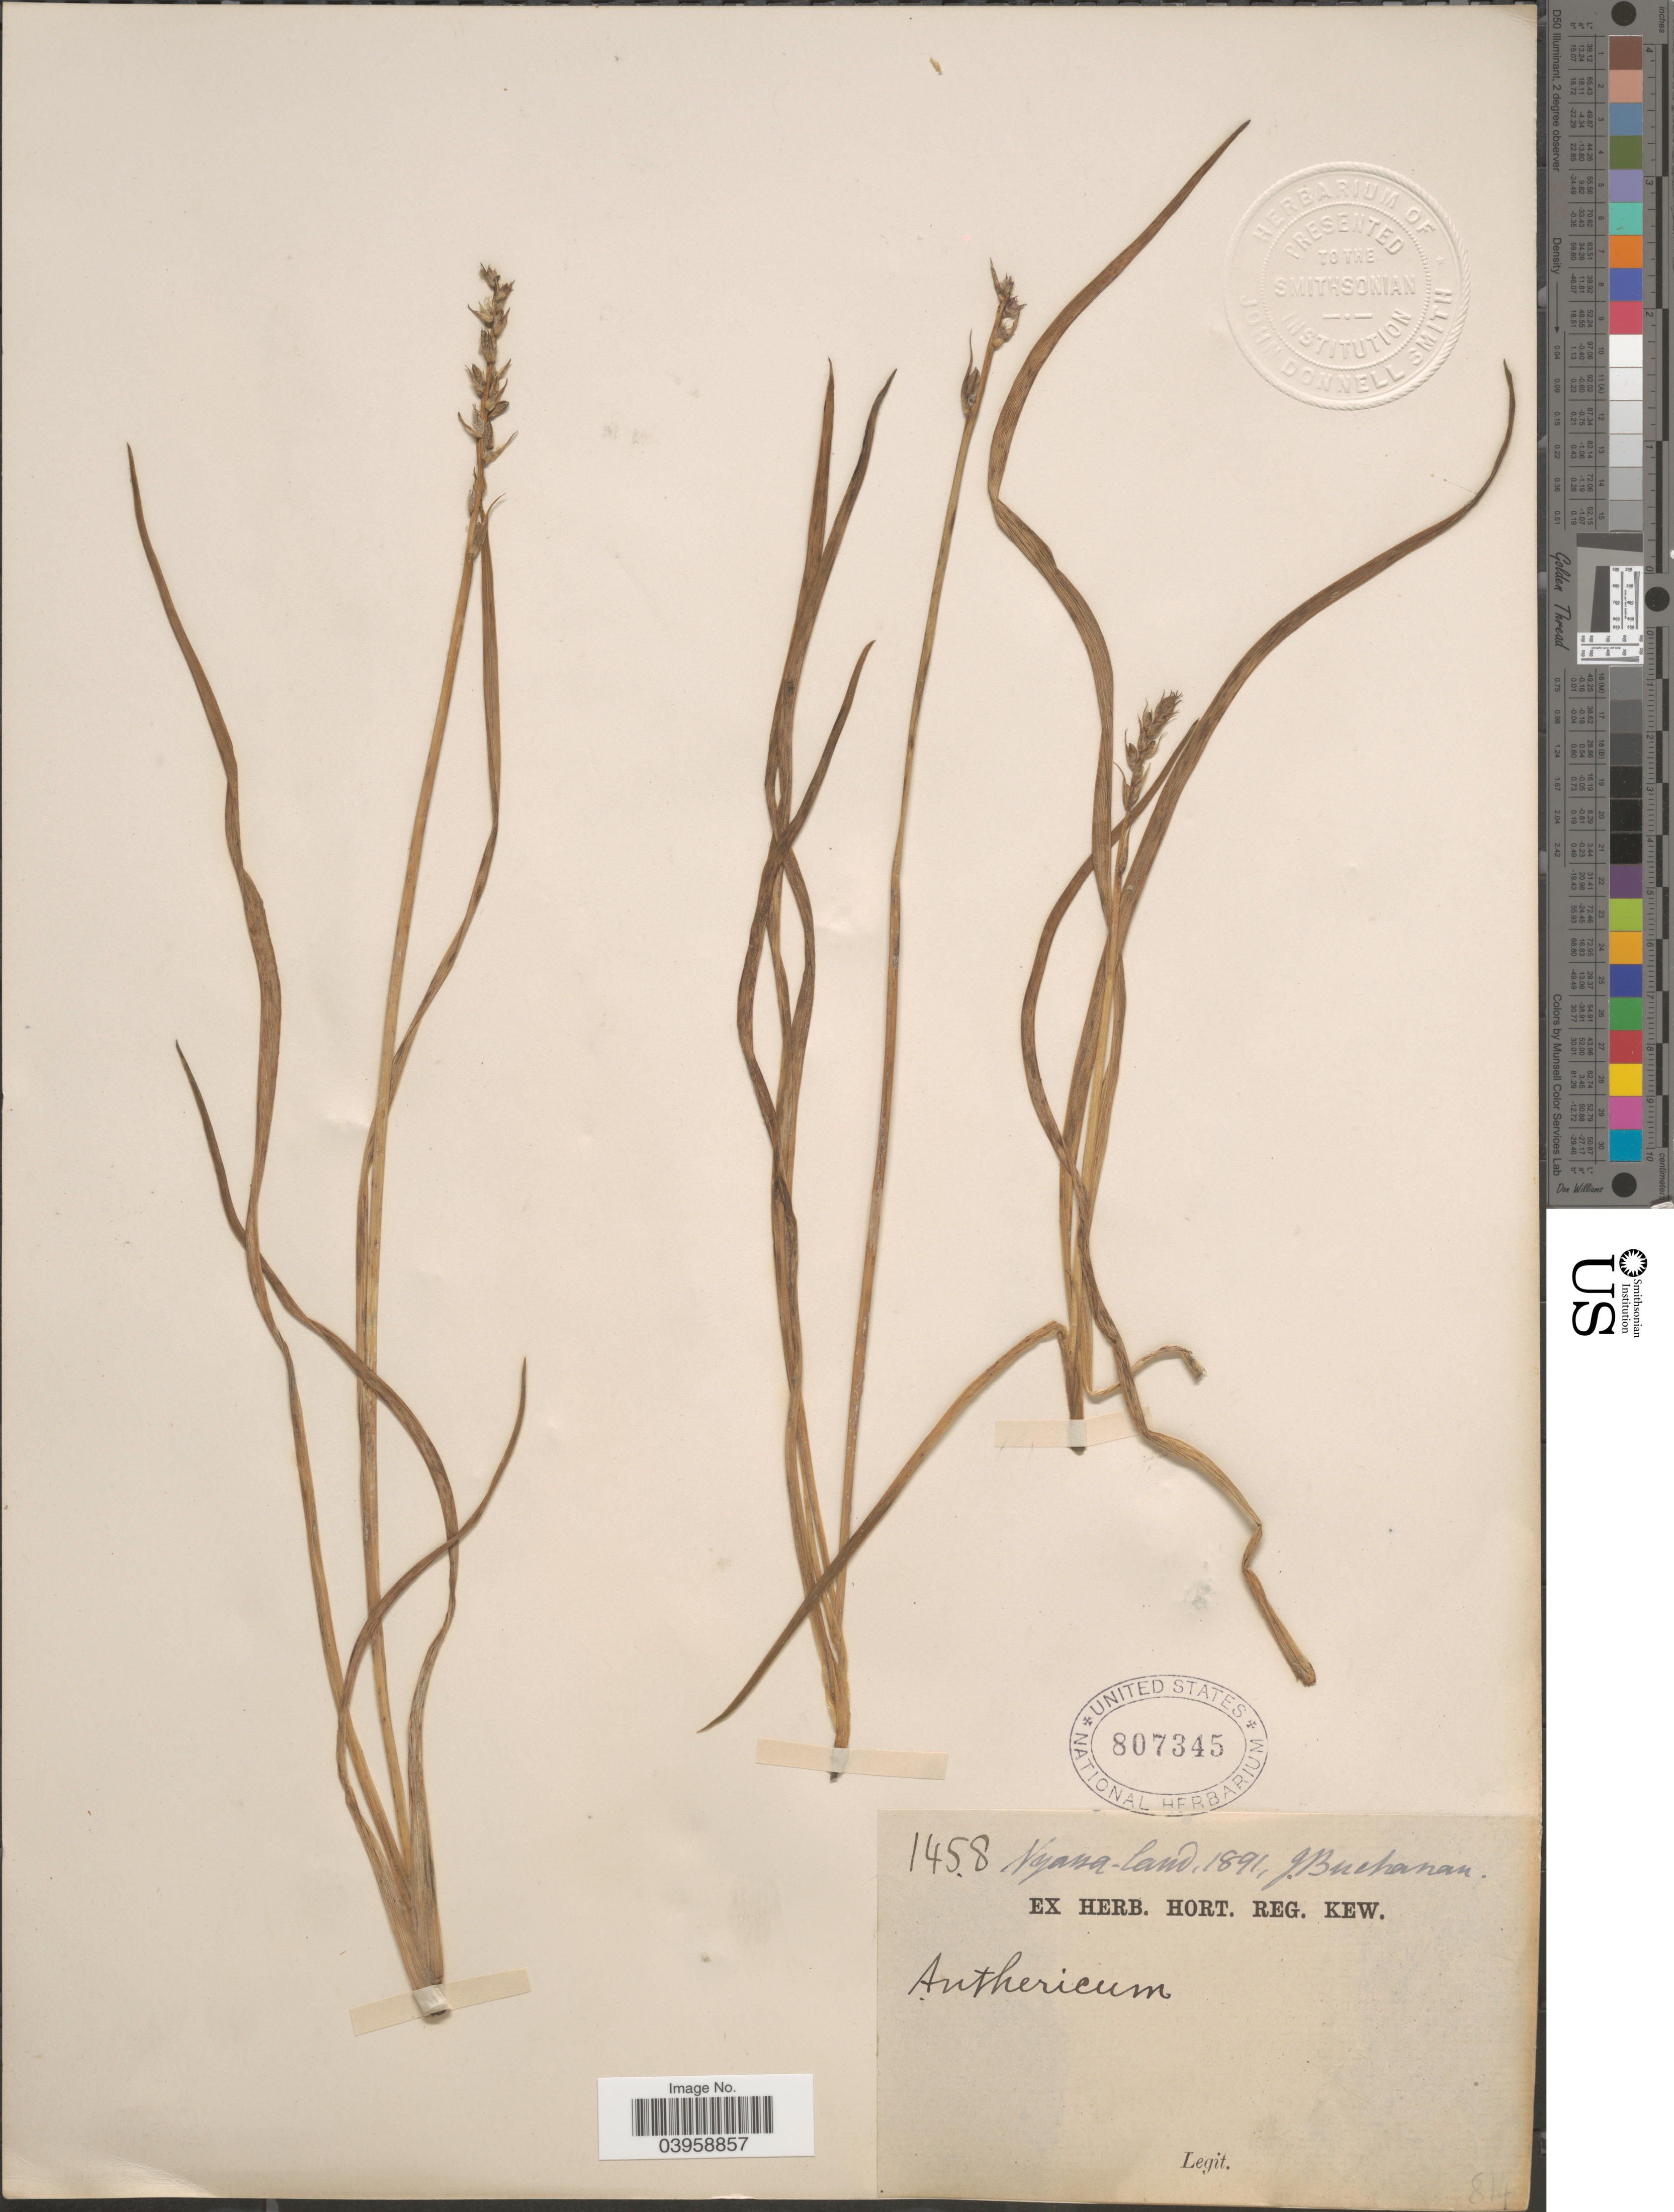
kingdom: Plantae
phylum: Tracheophyta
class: Liliopsida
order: Asparagales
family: Asparagaceae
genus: Anthericum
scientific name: Anthericum sp.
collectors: J. Buchanan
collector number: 1458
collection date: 1891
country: Malawi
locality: Nyassa-land.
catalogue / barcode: US 807345